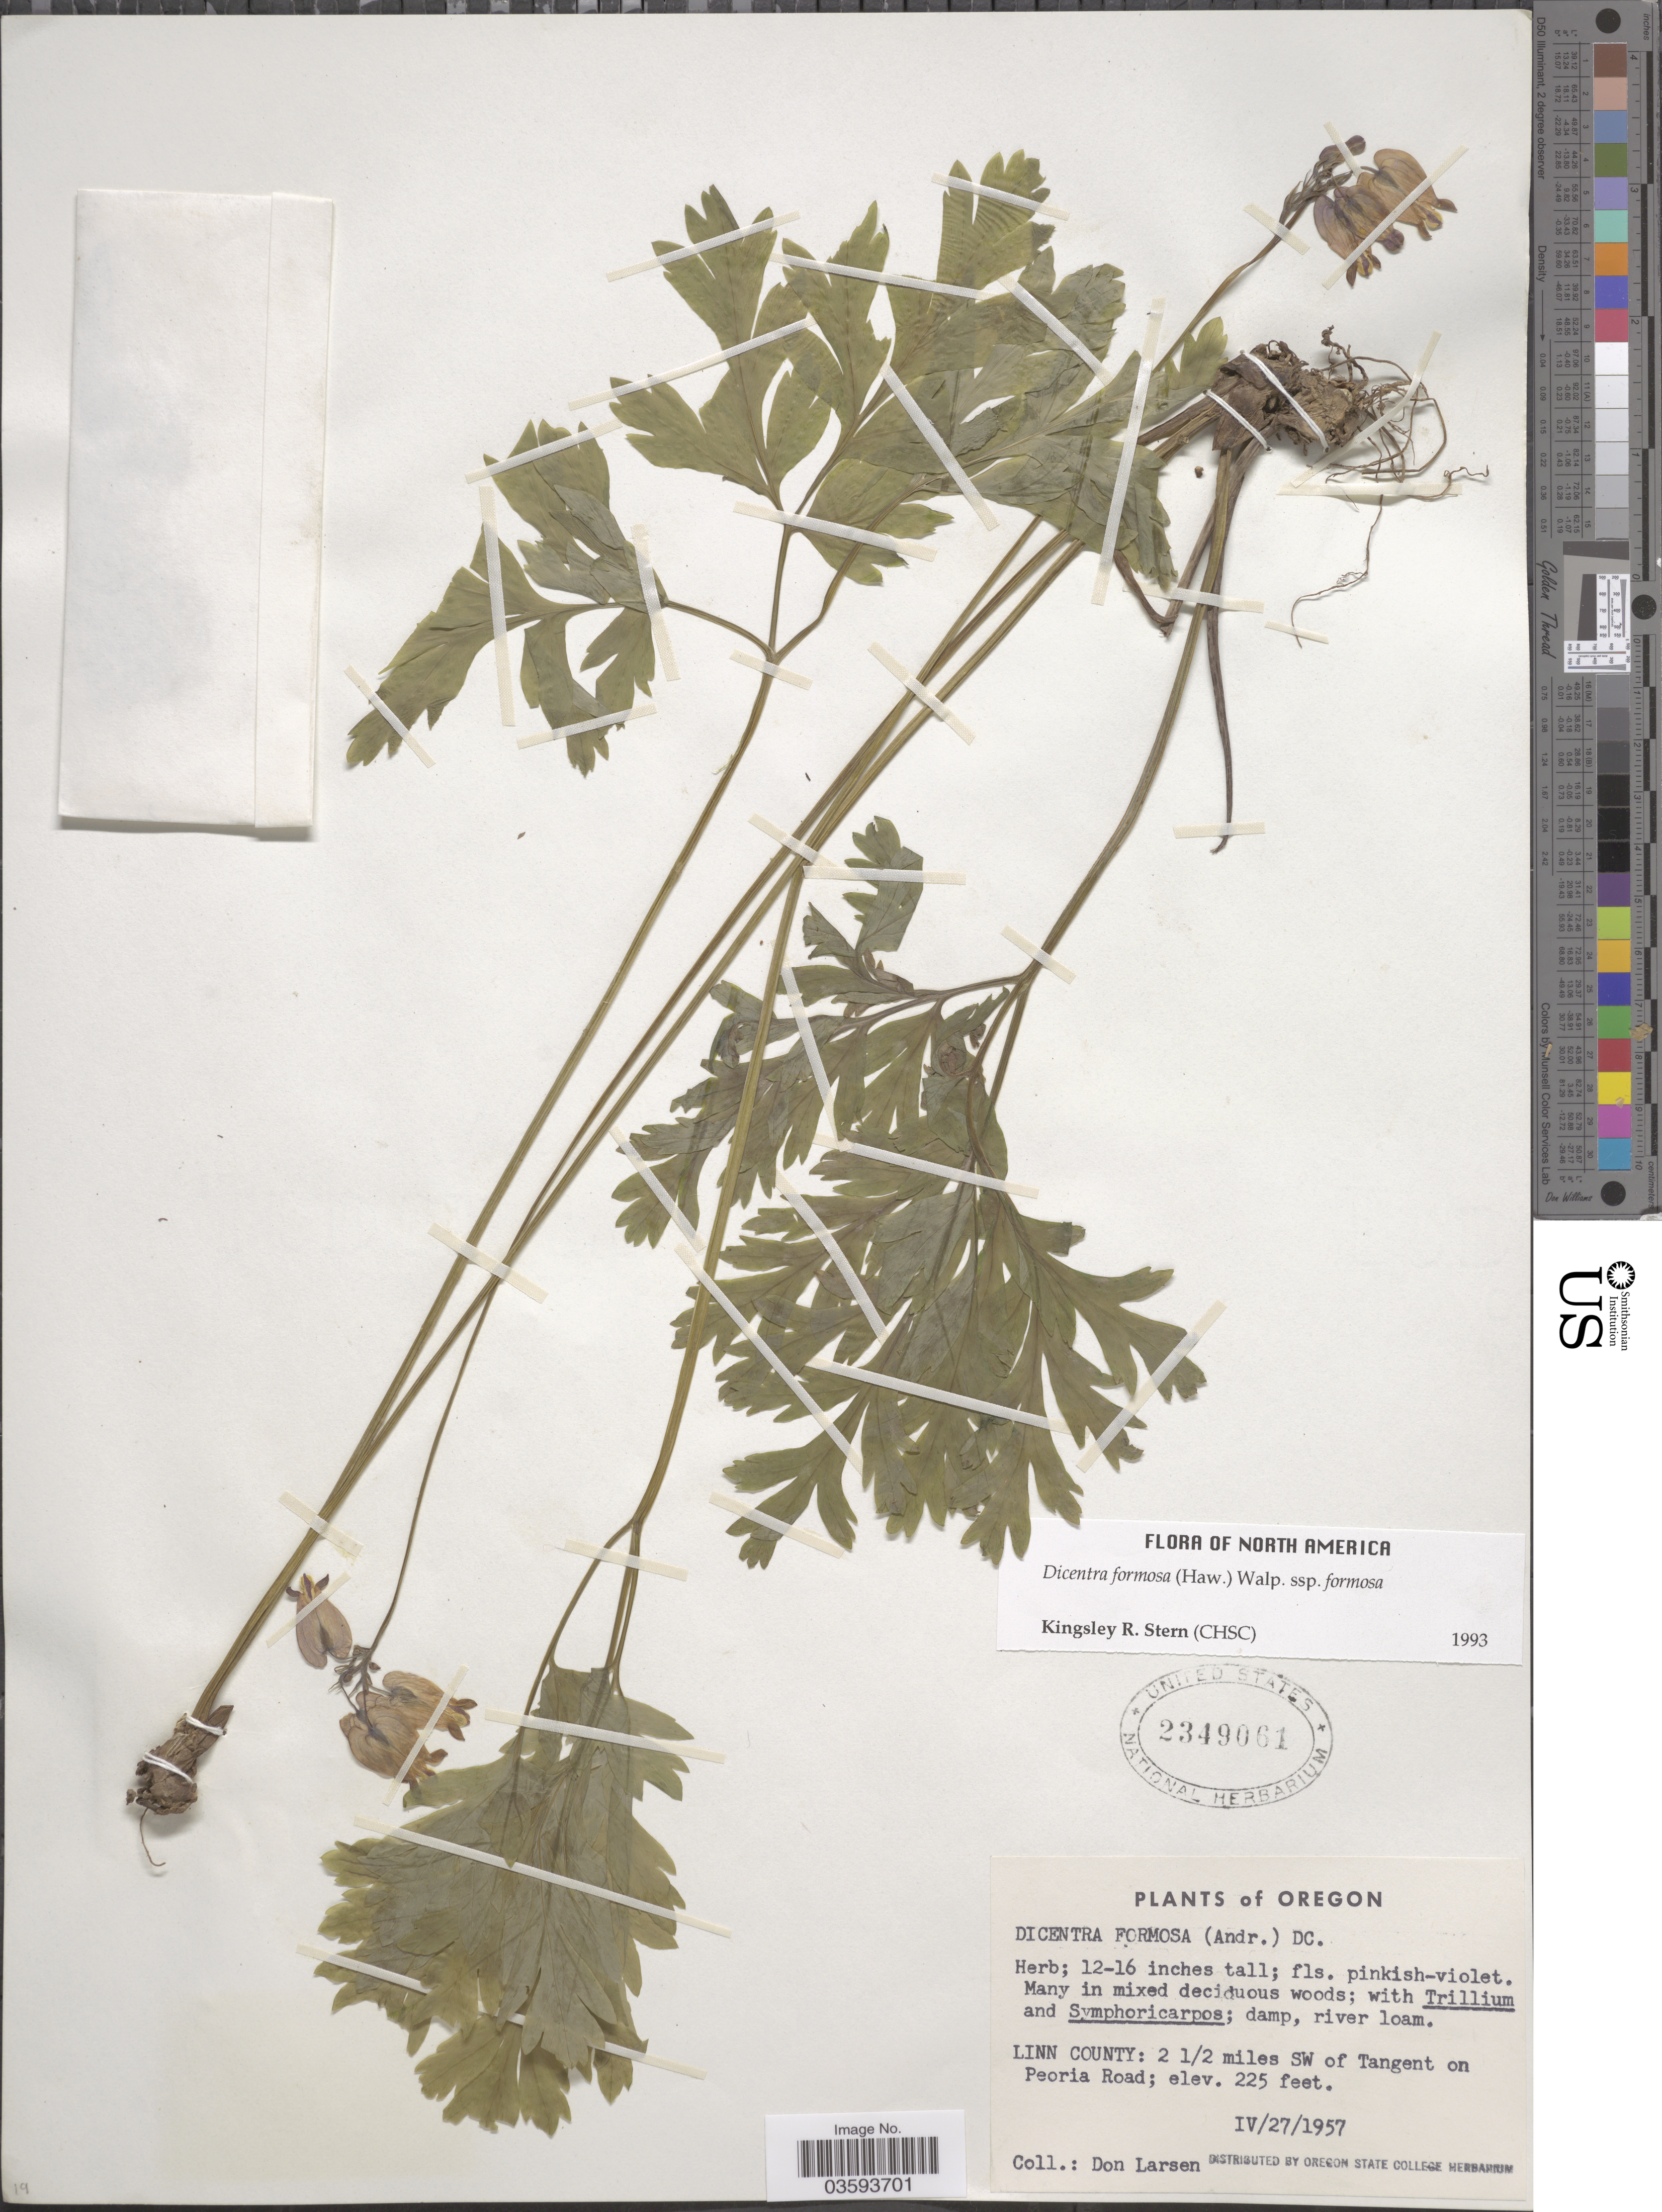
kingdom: Plantae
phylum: Tracheophyta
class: Magnoliopsida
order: Ranunculales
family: Papaveraceae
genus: Dicentra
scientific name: Dicentra formosa subsp. formosa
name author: (Haw.) Walp.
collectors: D. Larsen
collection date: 1957-04-27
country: United States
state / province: Oregon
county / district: Linn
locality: Linn County: 2½ miles SW of Tangent on Peoria Road.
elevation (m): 69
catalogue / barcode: US 2349061